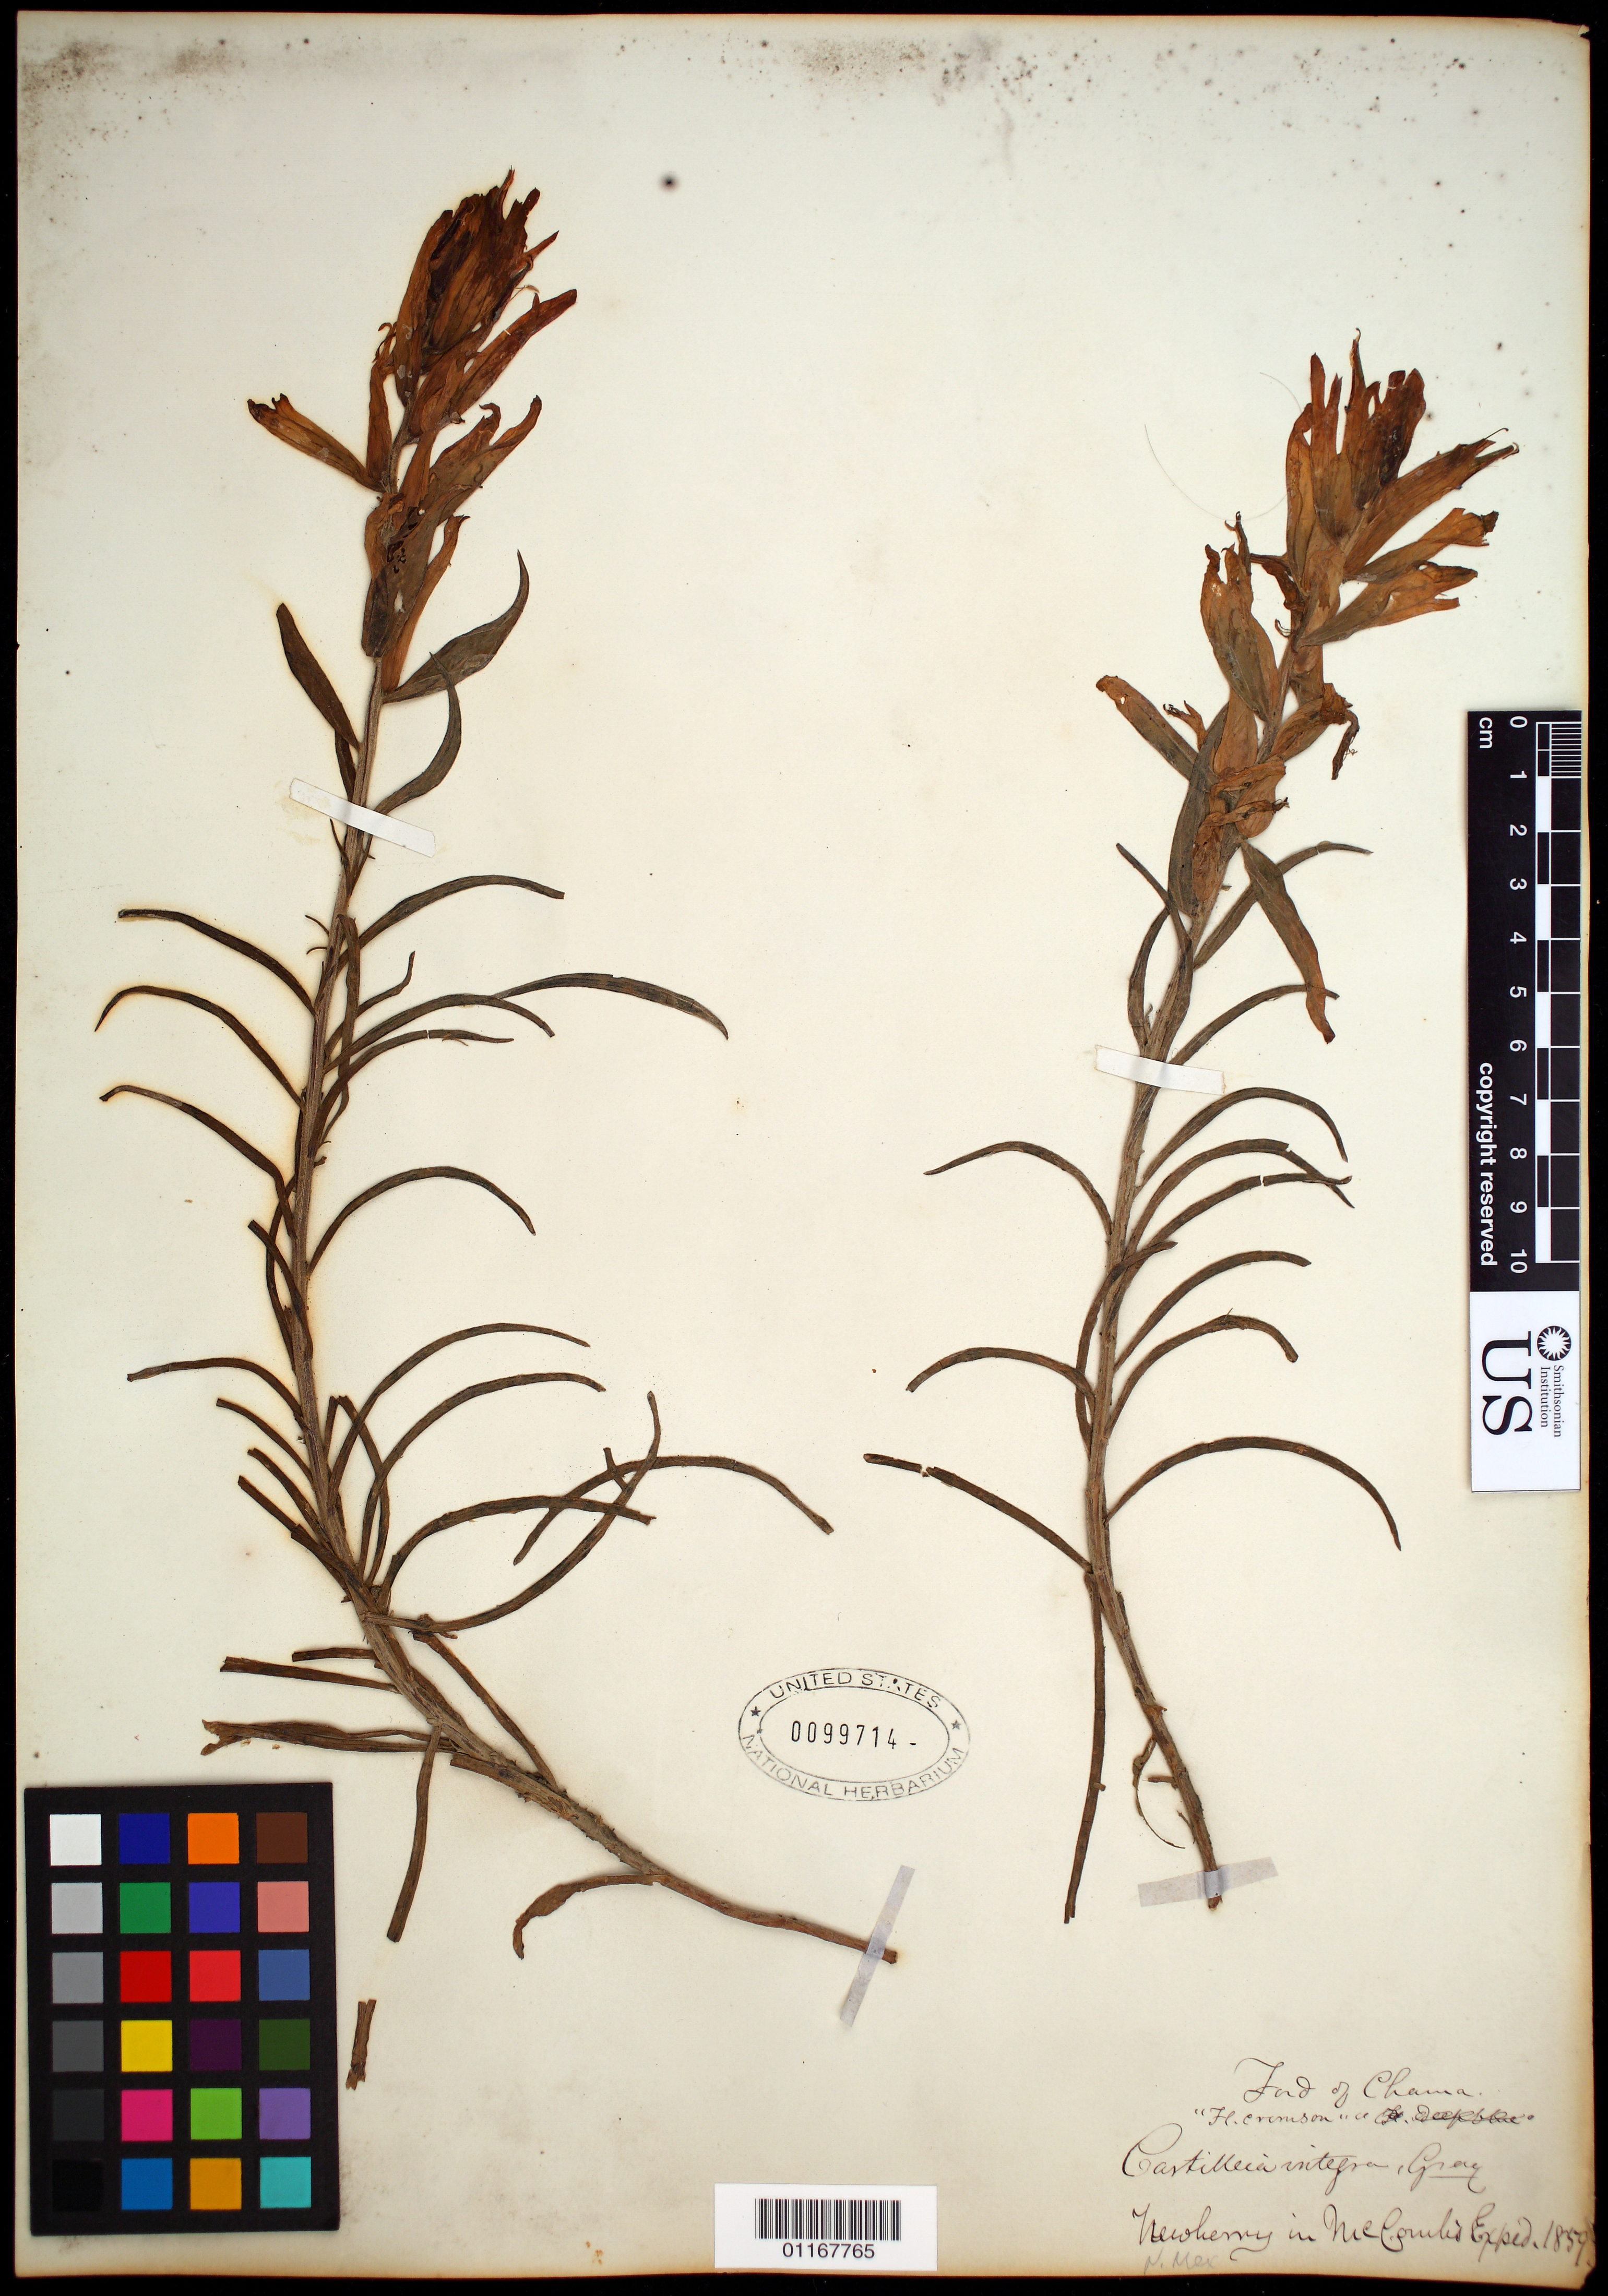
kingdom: Plantae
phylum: Tracheophyta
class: Magnoliopsida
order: Lamiales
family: Orobanchaceae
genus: Castilleja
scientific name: Castilleja integra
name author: A. Gray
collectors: J. S. Newberry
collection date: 1859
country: United States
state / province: New Mexico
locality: Ford of Chama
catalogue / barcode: US 99714